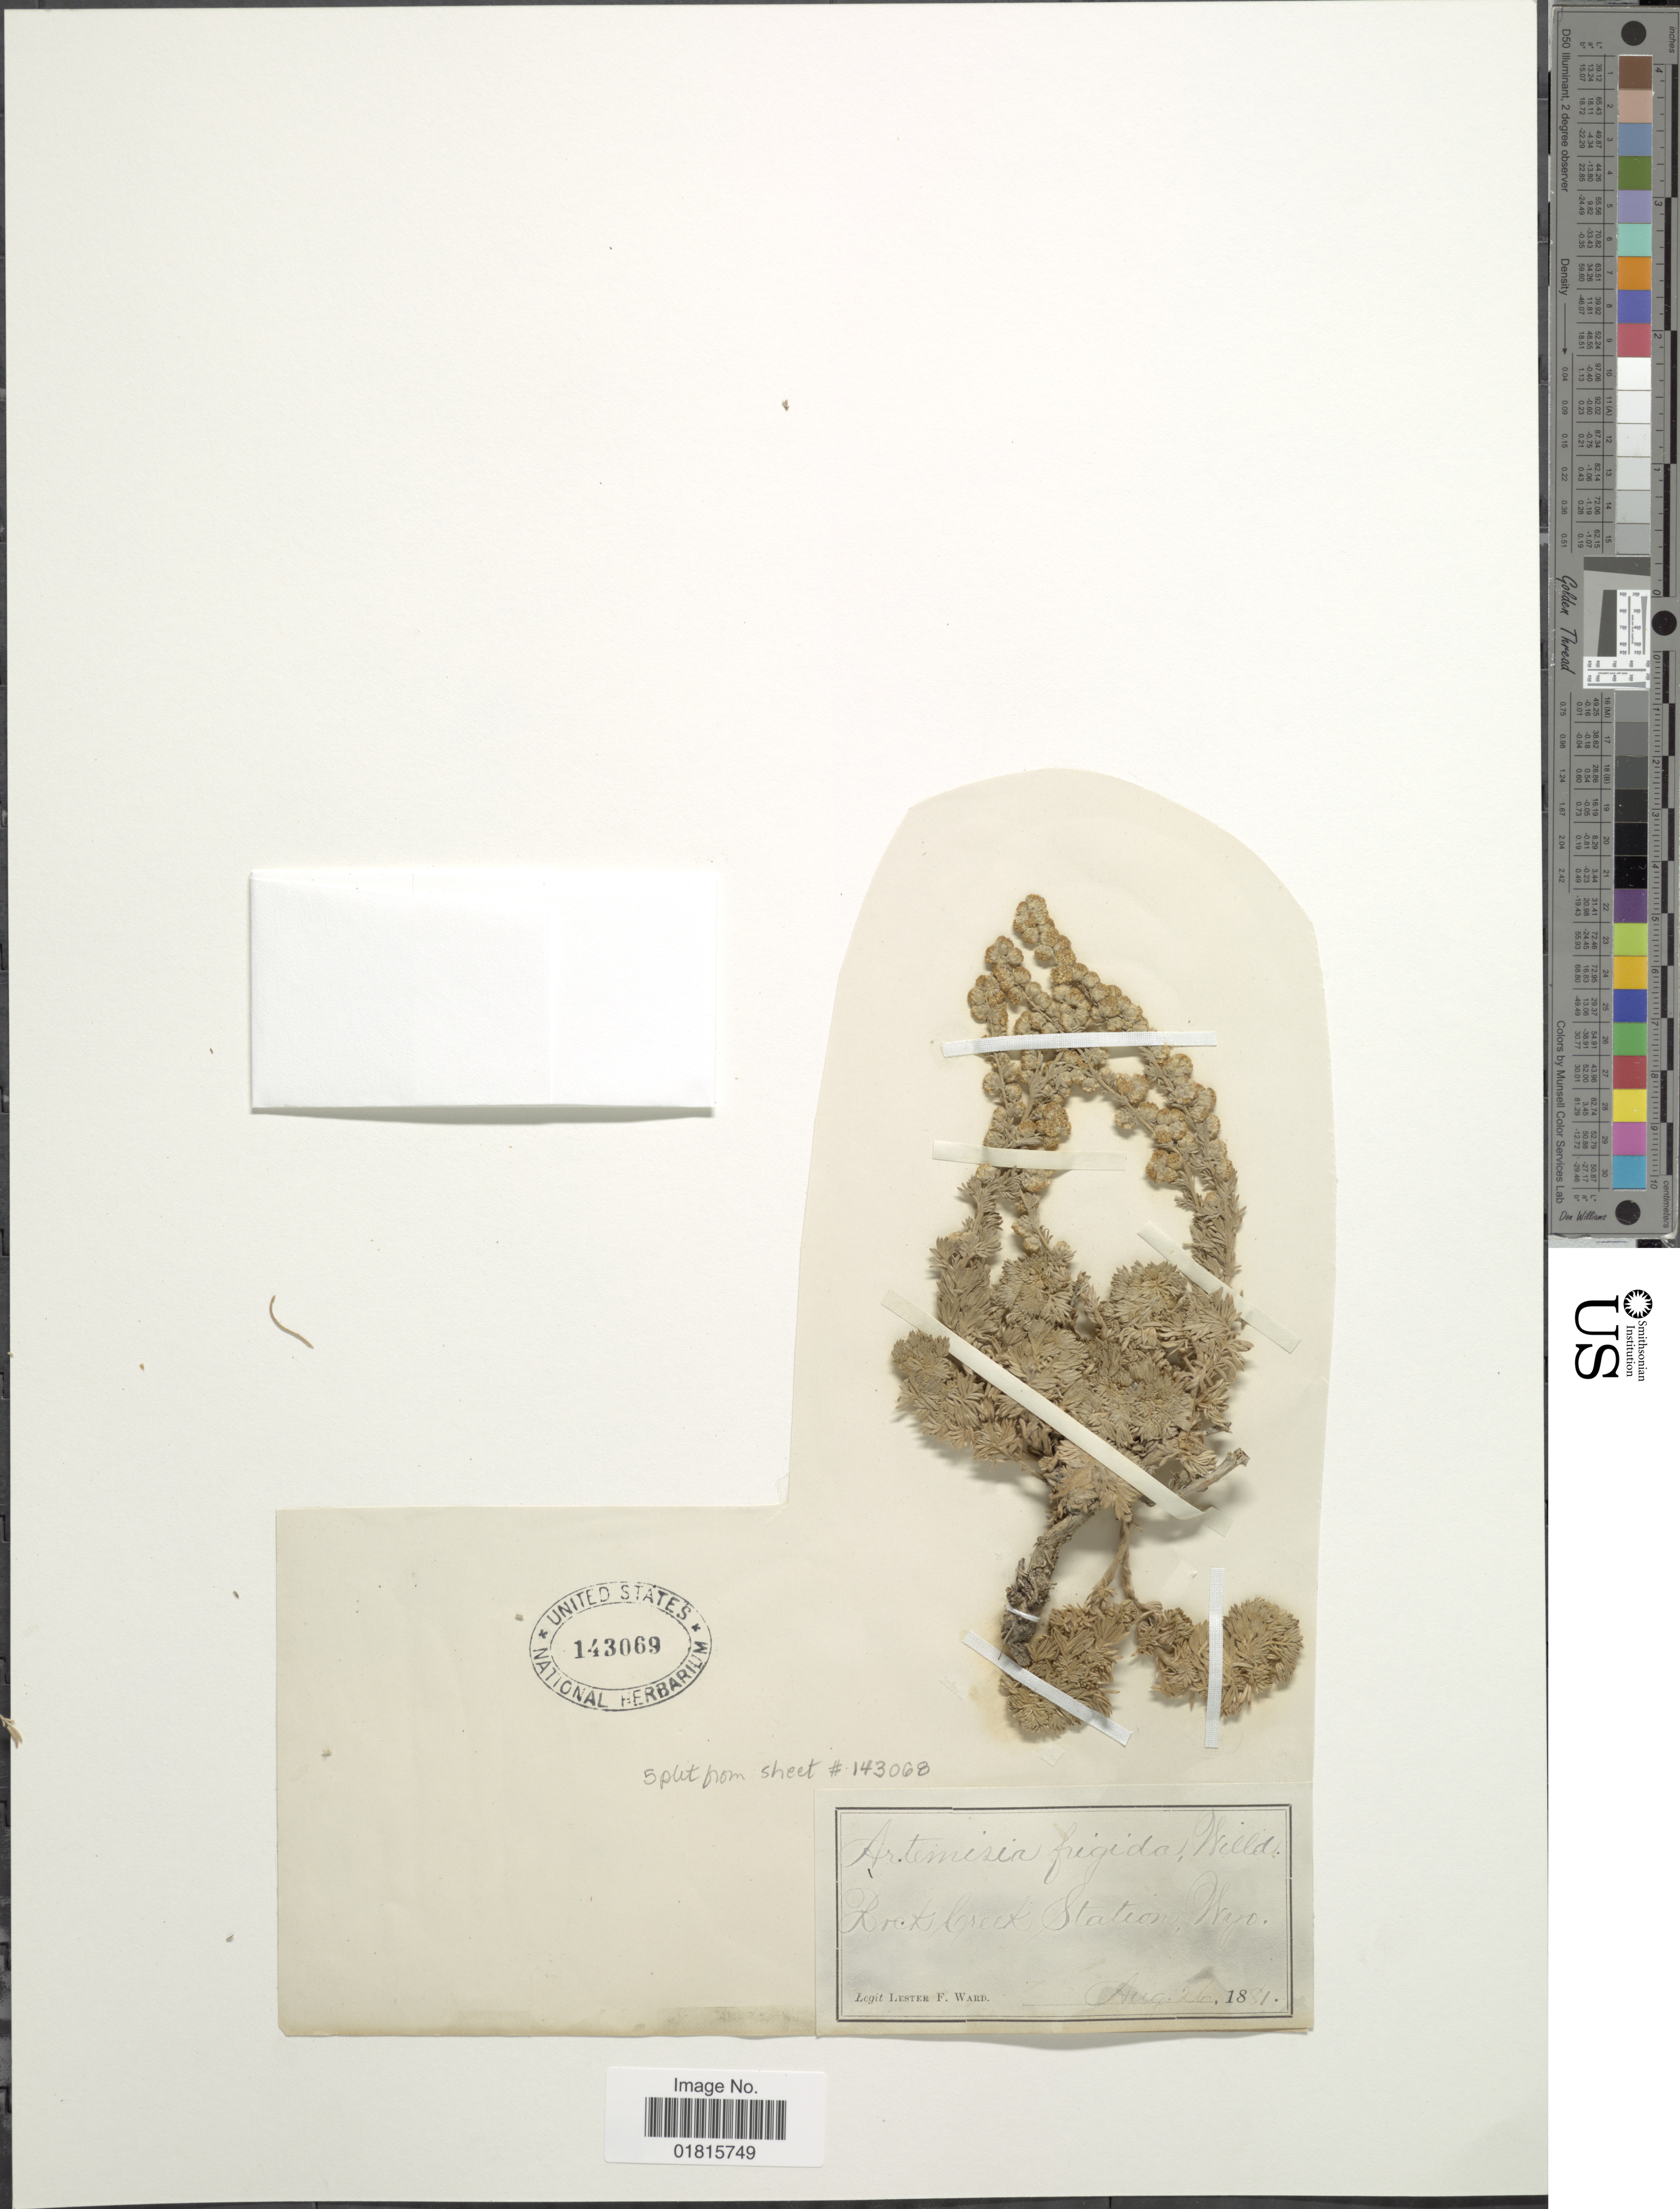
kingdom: Plantae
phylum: Tracheophyta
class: Magnoliopsida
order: Asterales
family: Asteraceae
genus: Artemisia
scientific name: Artemisia frigida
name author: Willd.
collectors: L. F. Ward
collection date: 1881-08-26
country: United States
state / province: Wyoming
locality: Rock Creek Station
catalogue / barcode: US 143069